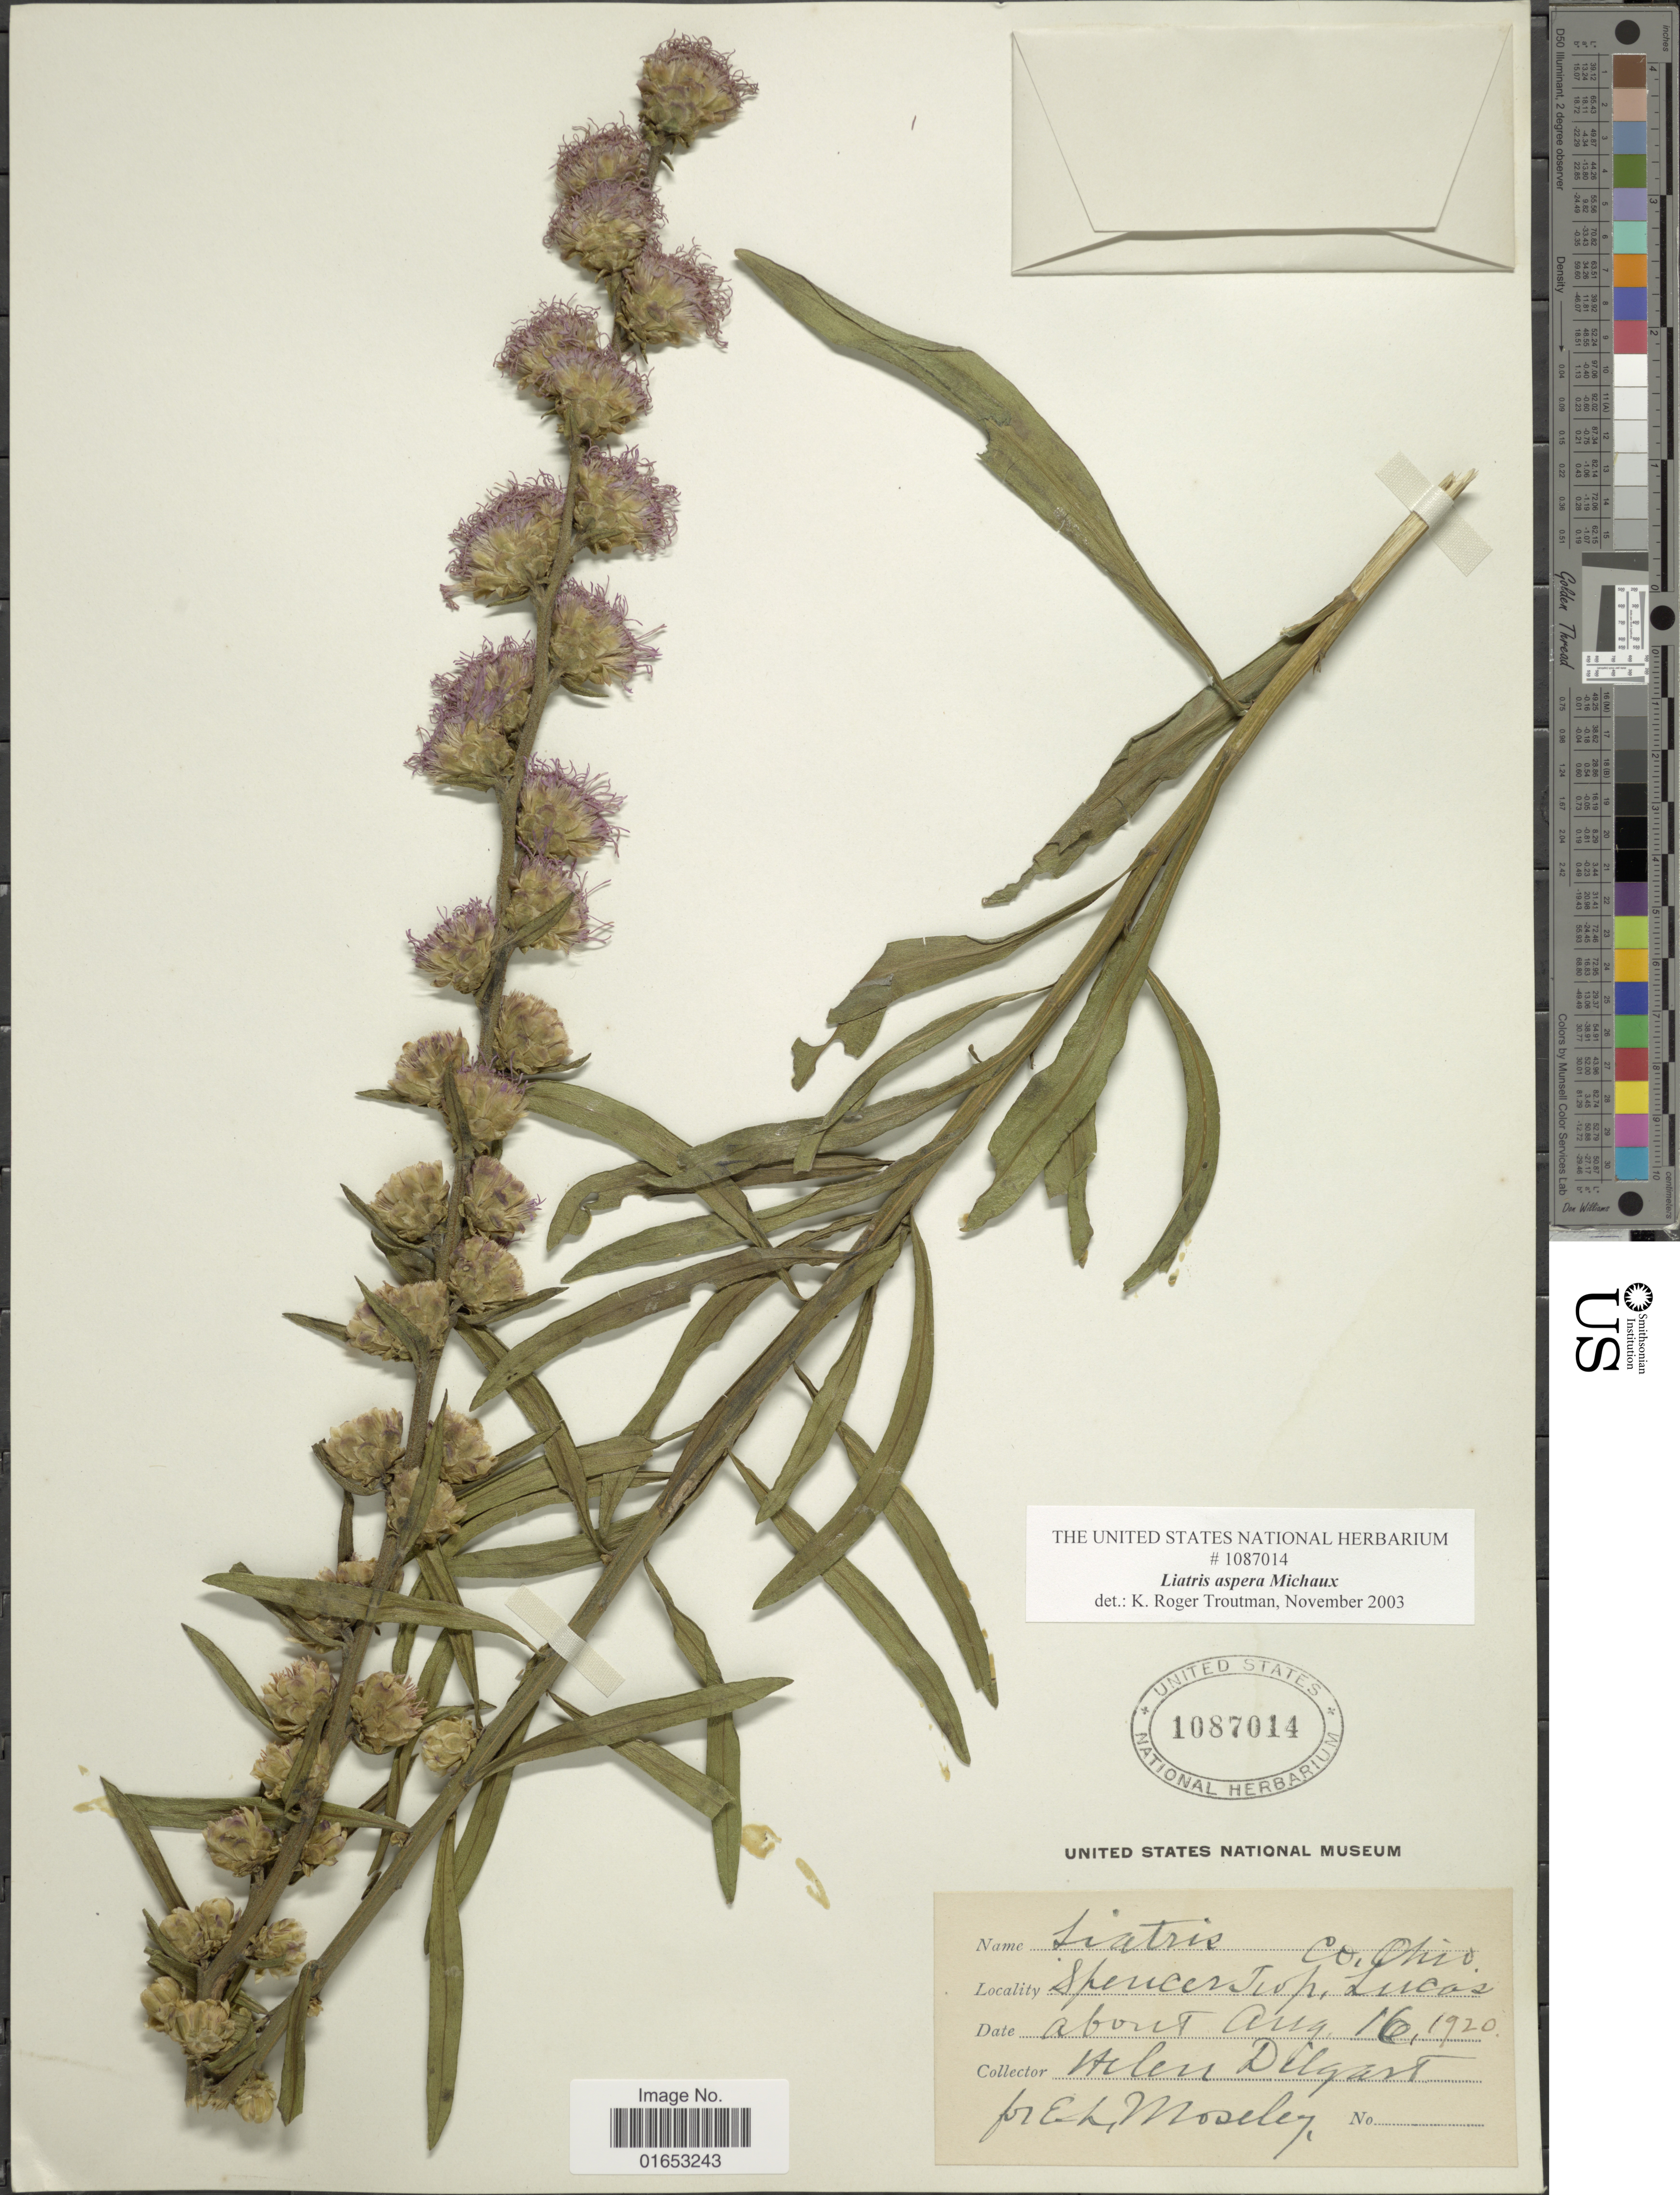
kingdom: Plantae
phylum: Tracheophyta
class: Magnoliopsida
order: Asterales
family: Asteraceae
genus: Liatris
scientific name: Liatris aspera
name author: Michx.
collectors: H. Dilgart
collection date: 1920-08-16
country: United States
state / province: Ohio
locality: Spencer Twp., Lucas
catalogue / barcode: US 1087014